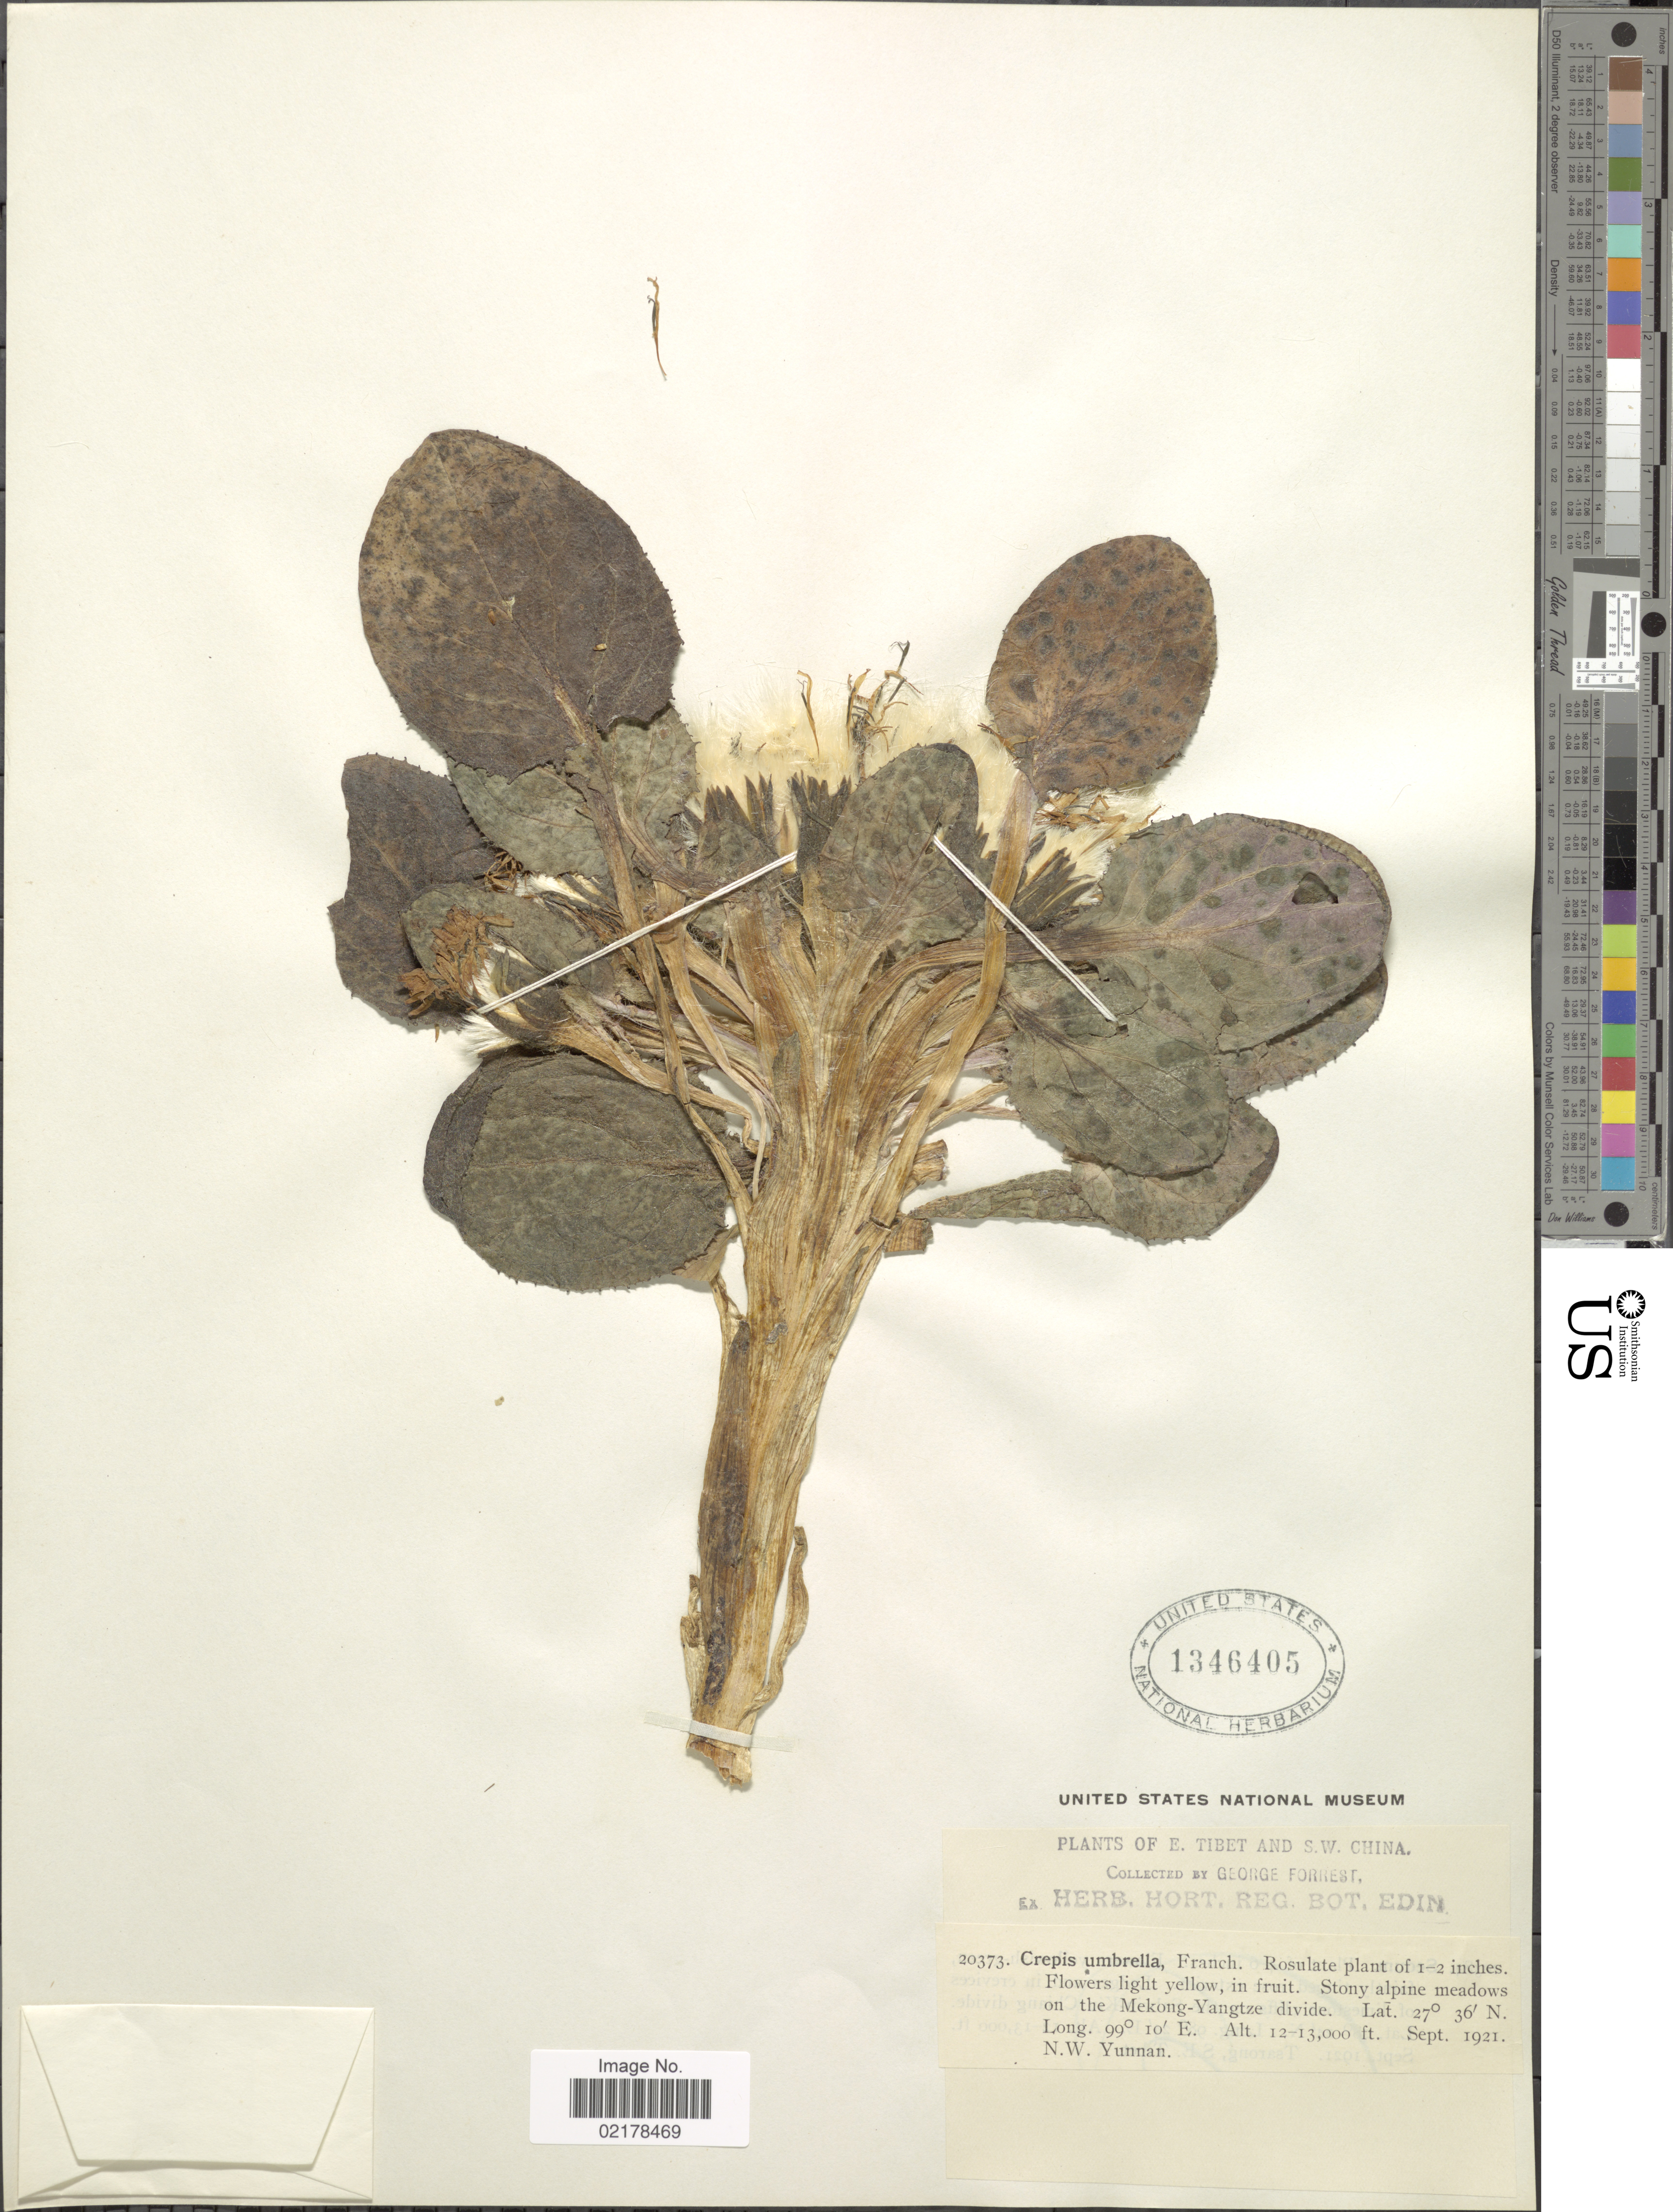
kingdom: Plantae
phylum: Tracheophyta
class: Magnoliopsida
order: Asterales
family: Asteraceae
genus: Soroseris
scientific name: Soroseris umbrella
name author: (Franch.) Stebbins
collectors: G. Forrest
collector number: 20373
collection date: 1921-09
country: China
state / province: Yunnan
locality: E. Tibet and S.W. China. Stony alpine meadows on the Mekong-Yangtze divide, N.W. Yunnan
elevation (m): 3658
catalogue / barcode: US 1346405